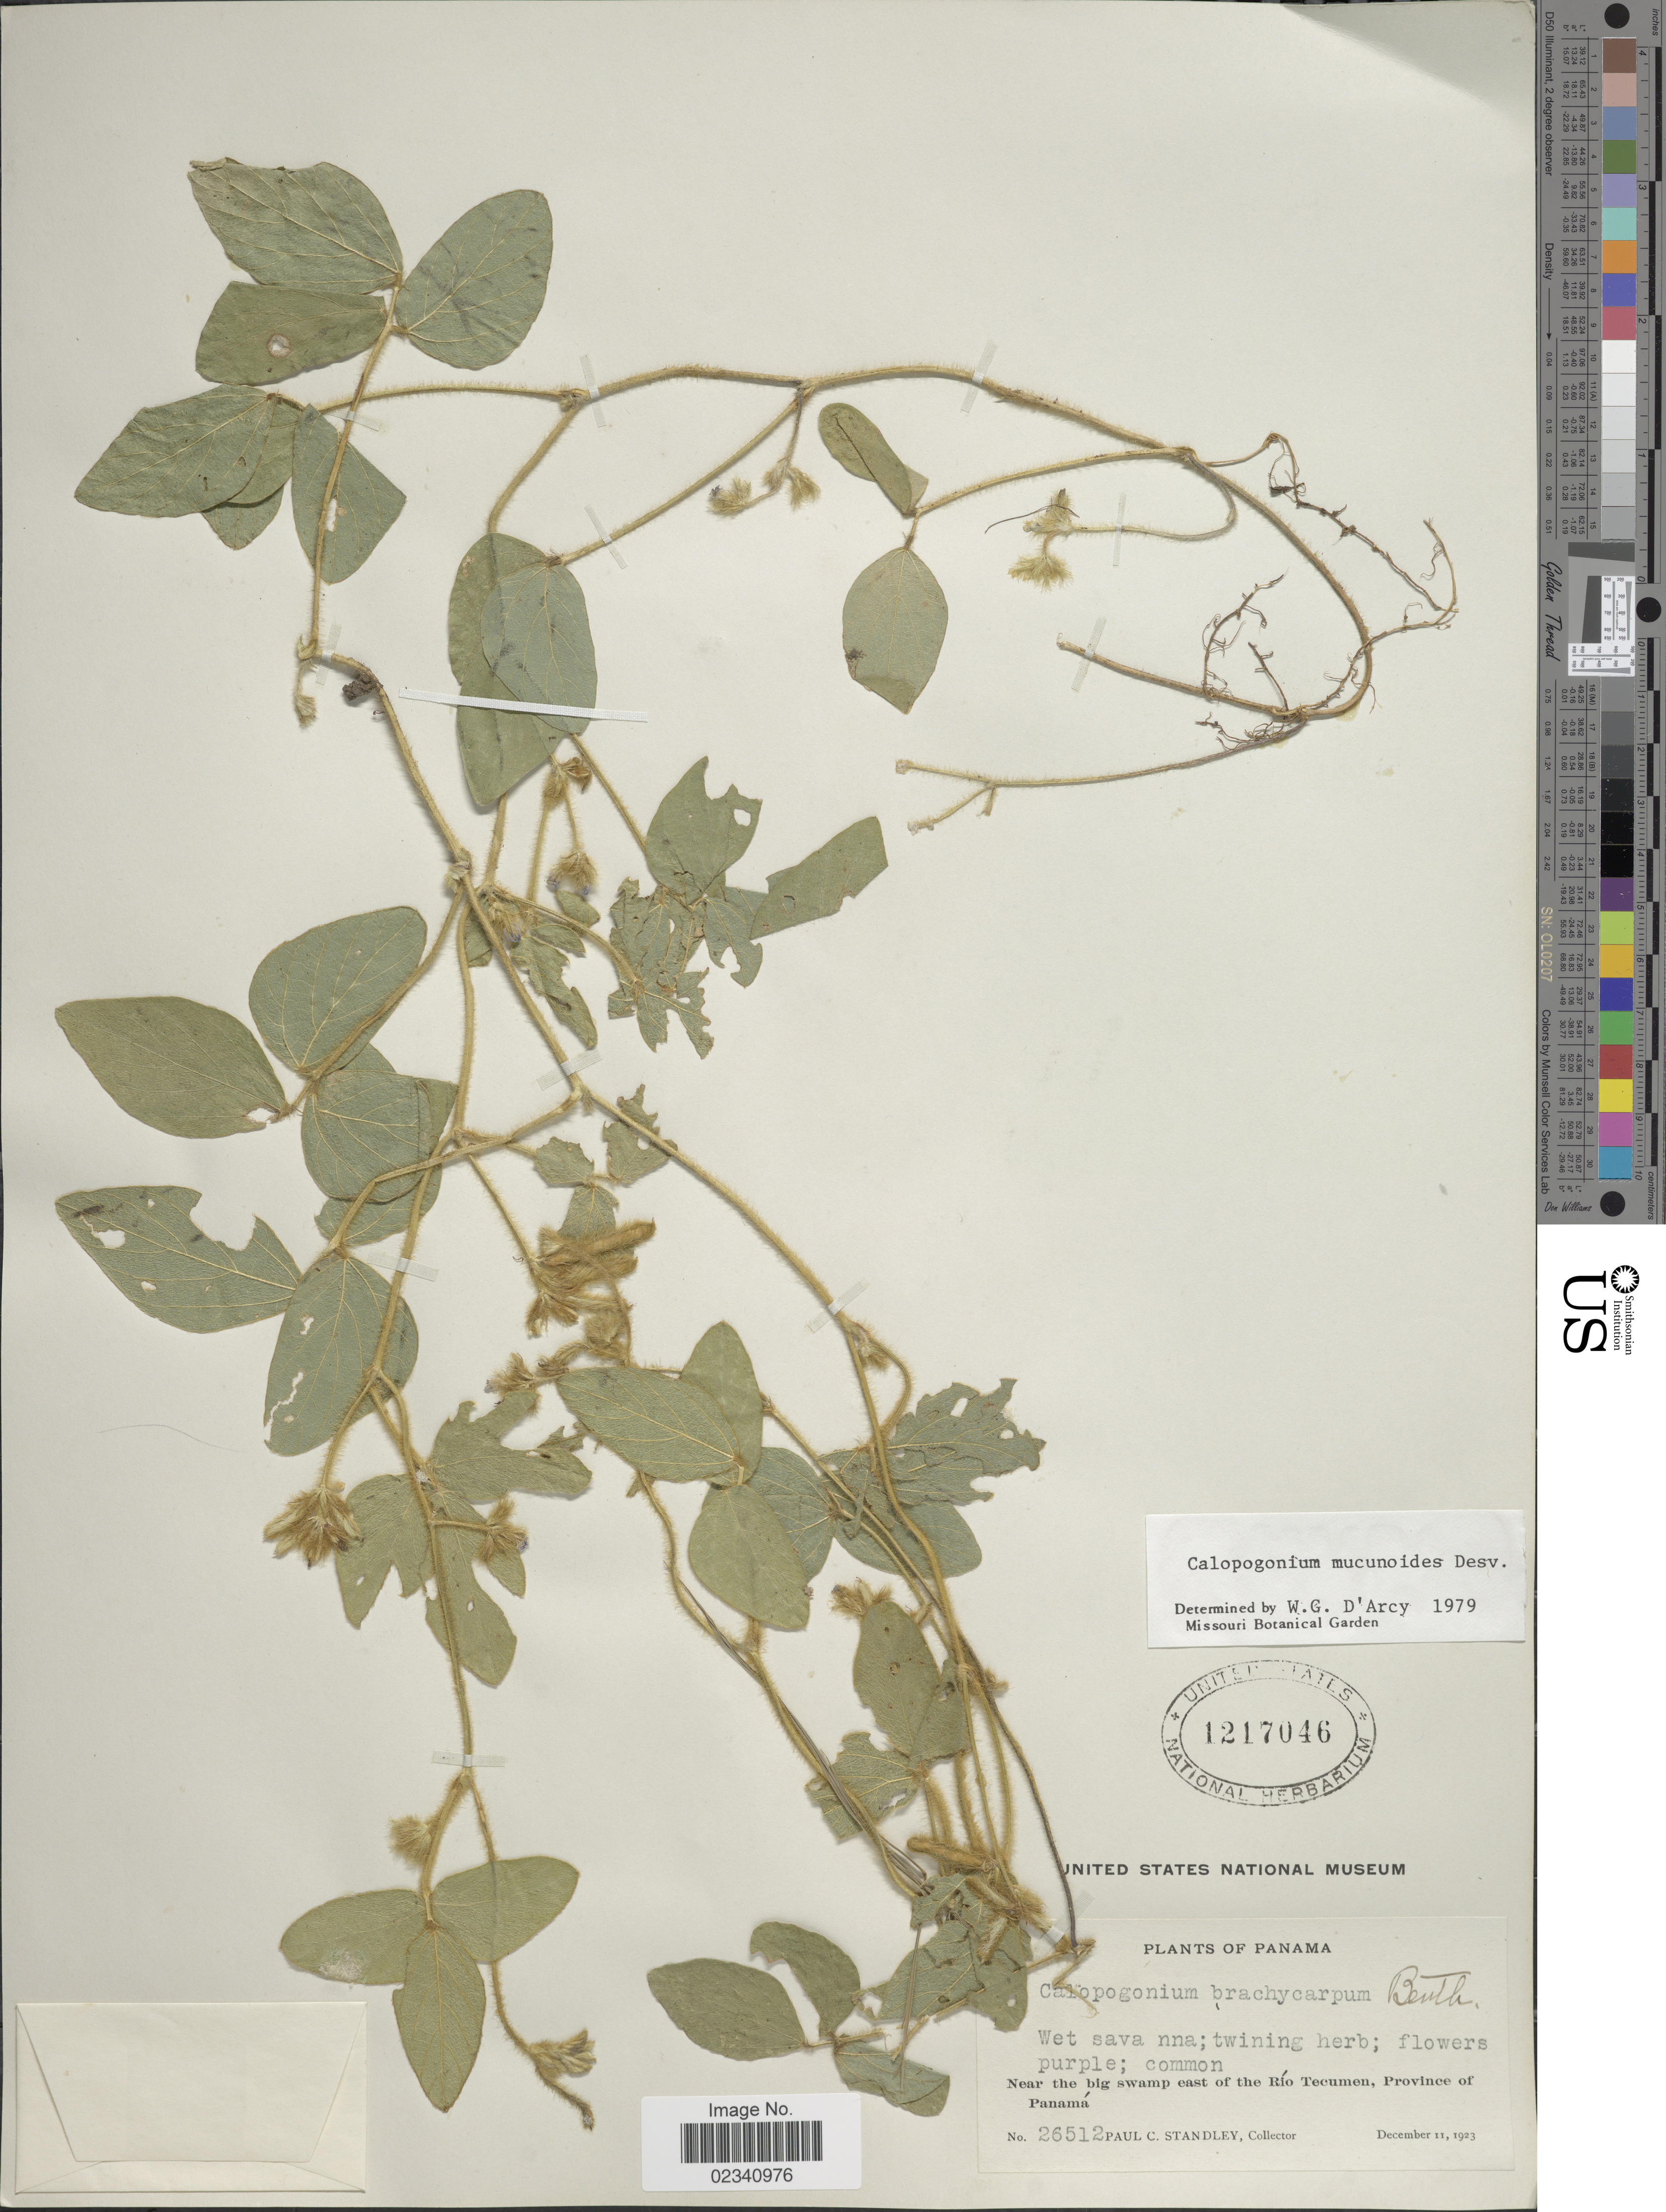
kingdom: Plantae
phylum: Tracheophyta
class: Magnoliopsida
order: Fabales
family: Fabaceae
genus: Calopogonium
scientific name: Calopogonium mucunoides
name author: Desv.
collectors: P. C. Standley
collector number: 26512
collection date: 1923-12-11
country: Panama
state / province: Panamá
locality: Near the big swamp east of the Tecumen, Province of Panama.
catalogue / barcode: US 1217046